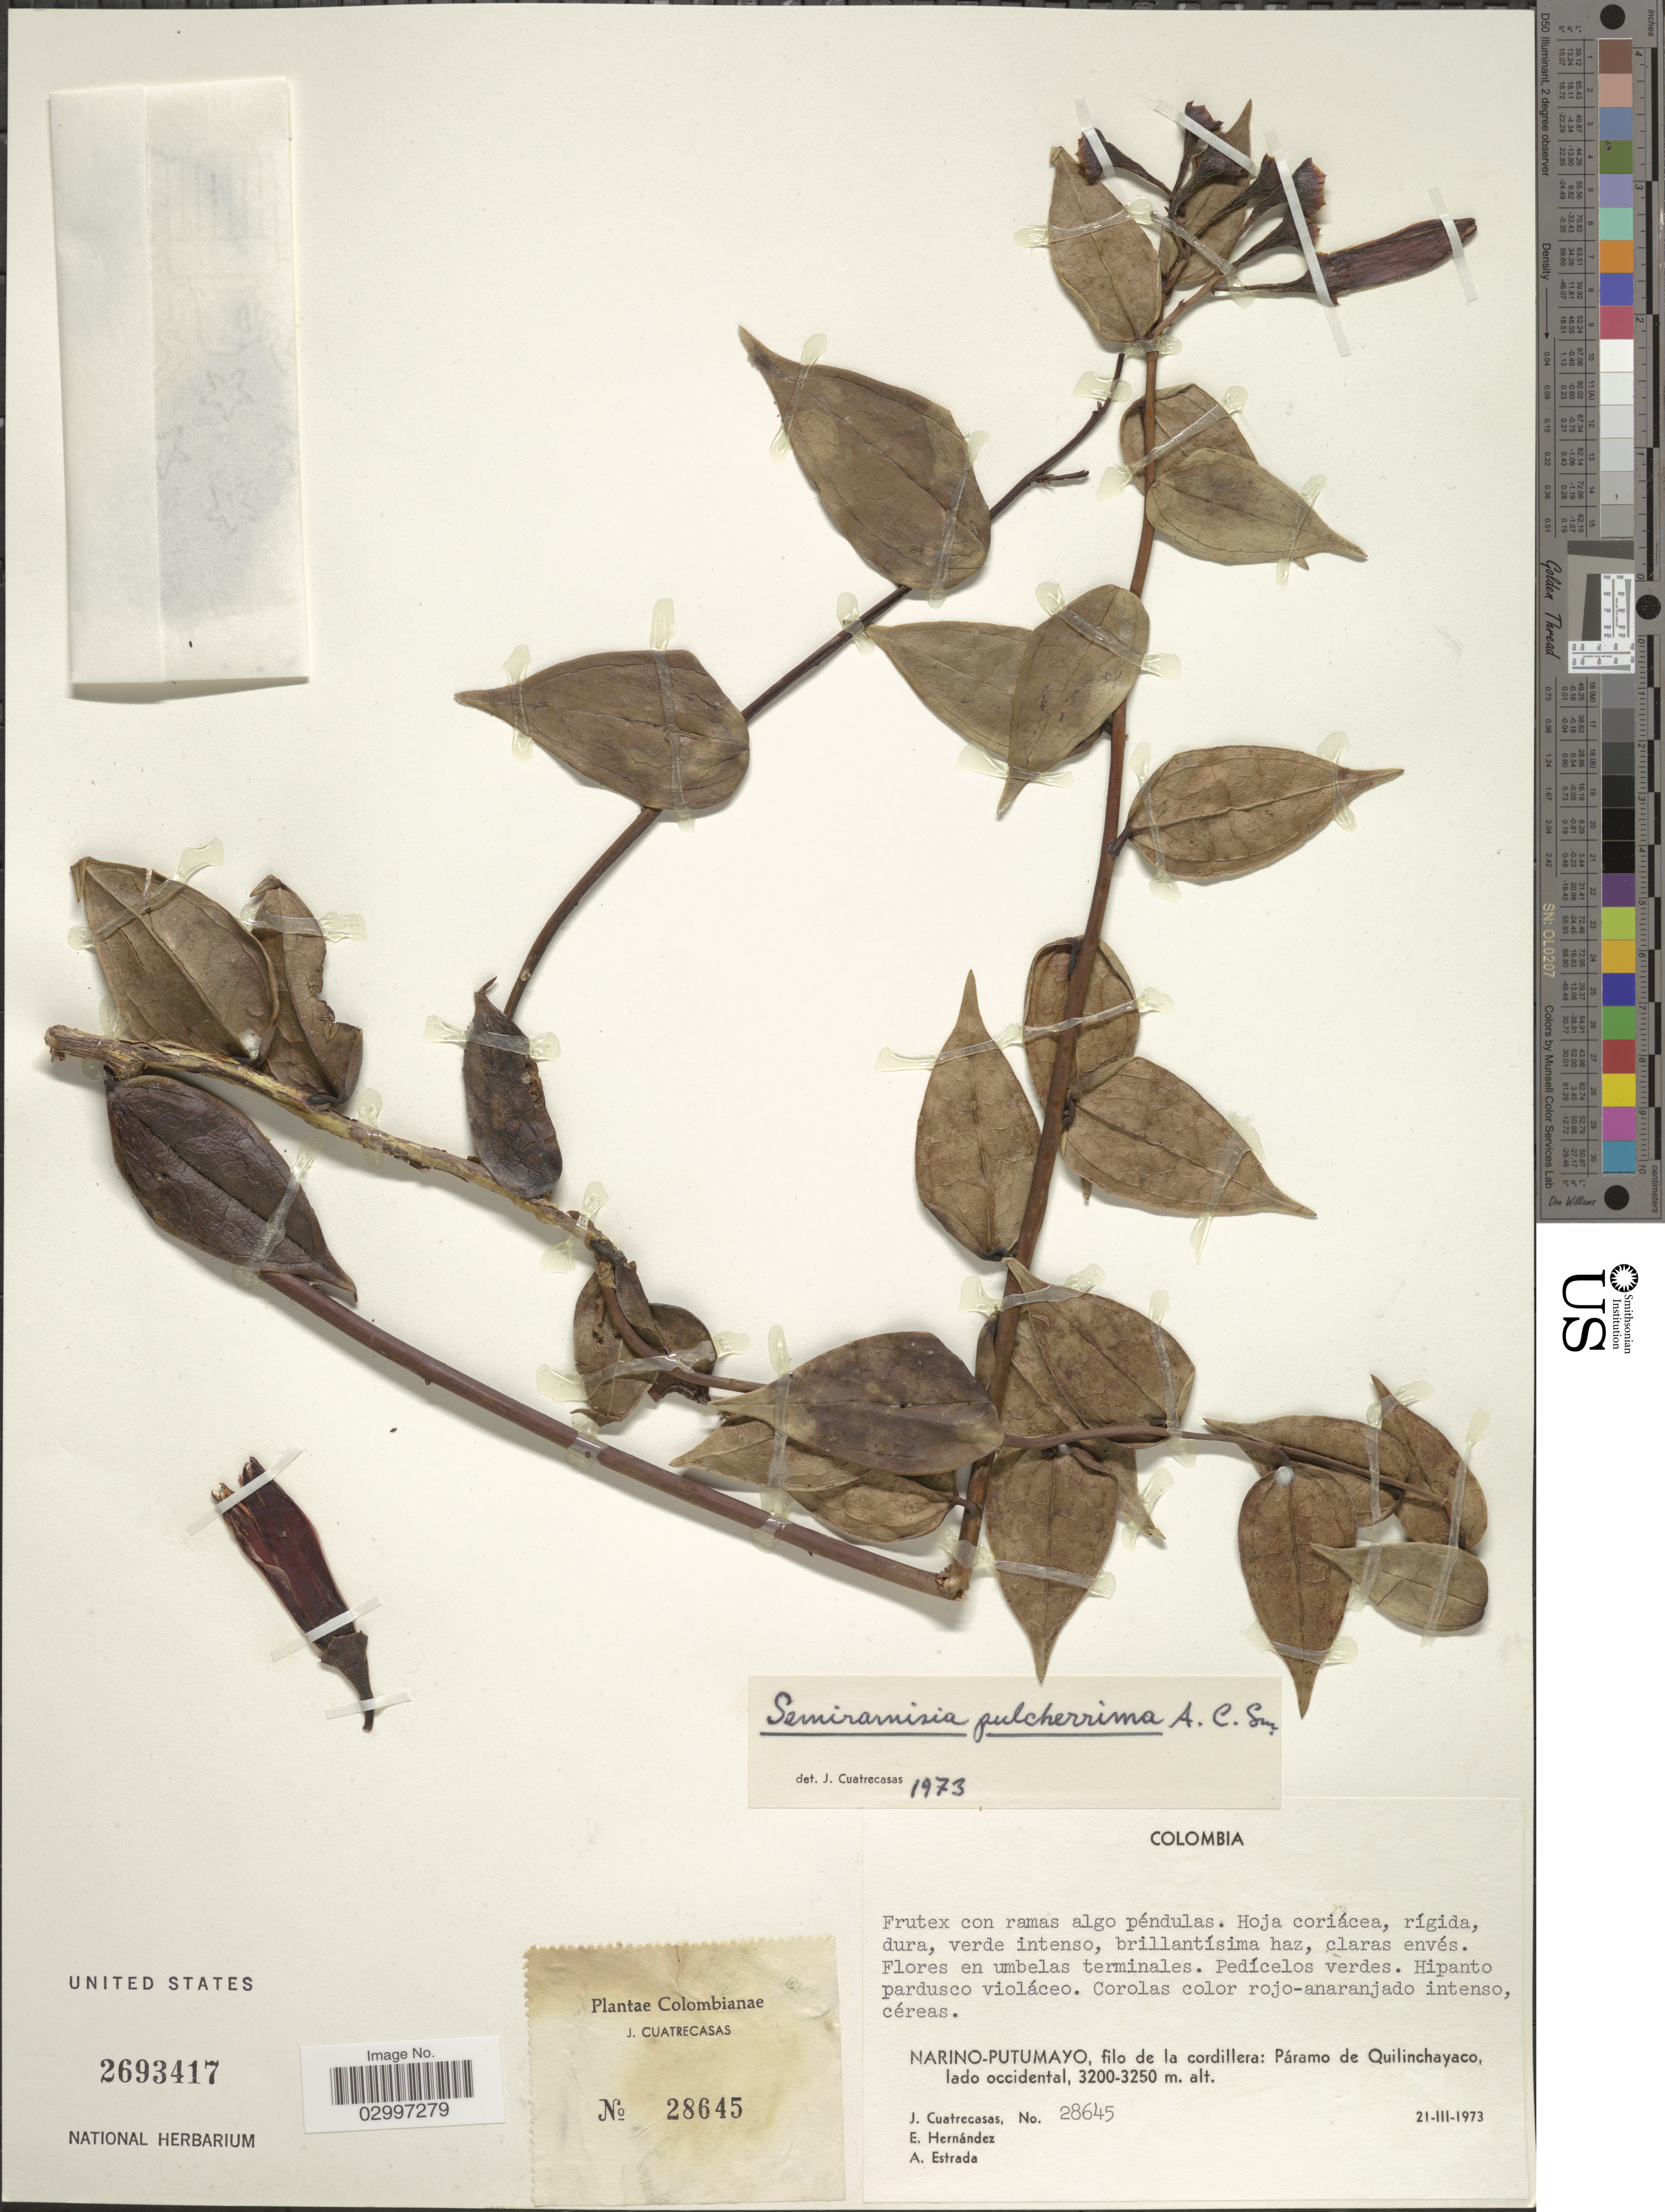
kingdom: Plantae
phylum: Tracheophyta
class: Magnoliopsida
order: Ericales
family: Ericaceae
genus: Semiramisia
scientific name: Semiramisia pulcherrima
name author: A.C. Sm.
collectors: J. Cuatrecasas, E. Hernández & A. Estrada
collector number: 28645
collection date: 1973-03-21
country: Colombia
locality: Narino-Putumayo, filo de la cordillera, Páramo de Quilinchayaco, lado occidental.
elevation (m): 3200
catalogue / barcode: US 2693417